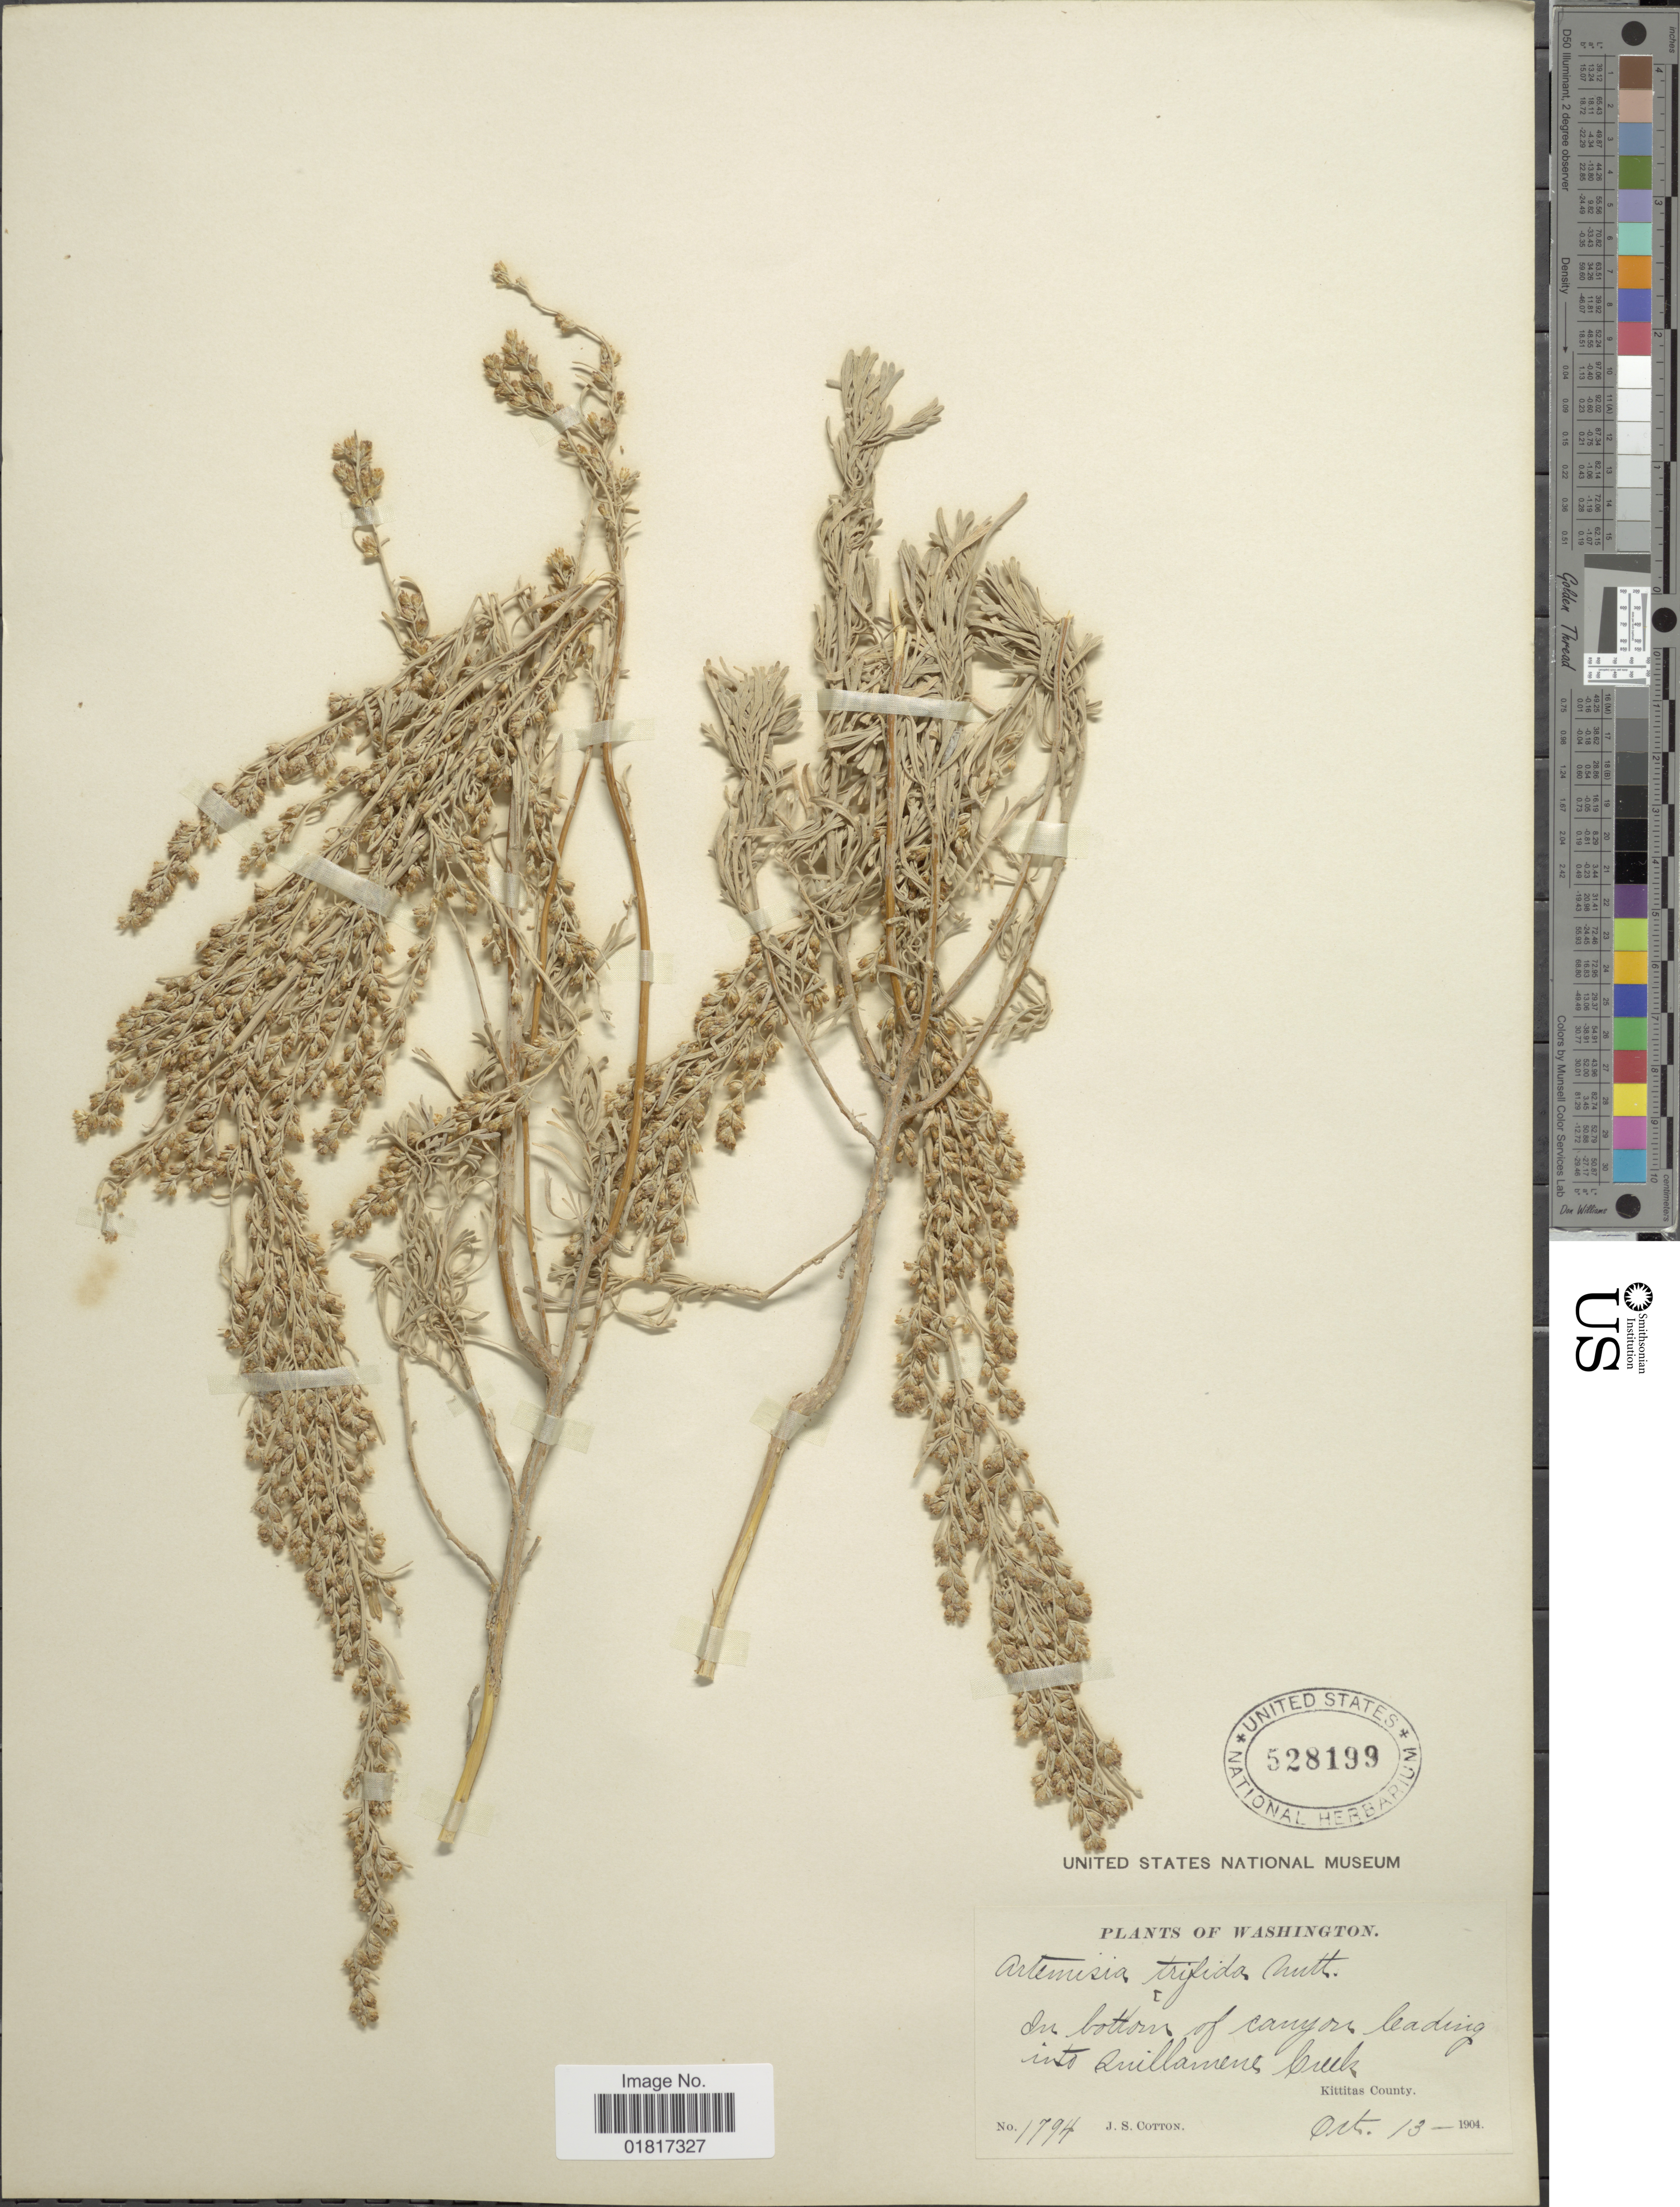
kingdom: Plantae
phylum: Tracheophyta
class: Magnoliopsida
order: Asterales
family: Asteraceae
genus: Artemisia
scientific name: Artemisia tripartita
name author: Rydb.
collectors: J. S. Cotton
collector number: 1794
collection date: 1904-10-13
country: United States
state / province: Washington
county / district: Kittitas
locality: In bottom of canyon leading into zuillamene Creek, Kittias County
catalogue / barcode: US 528199